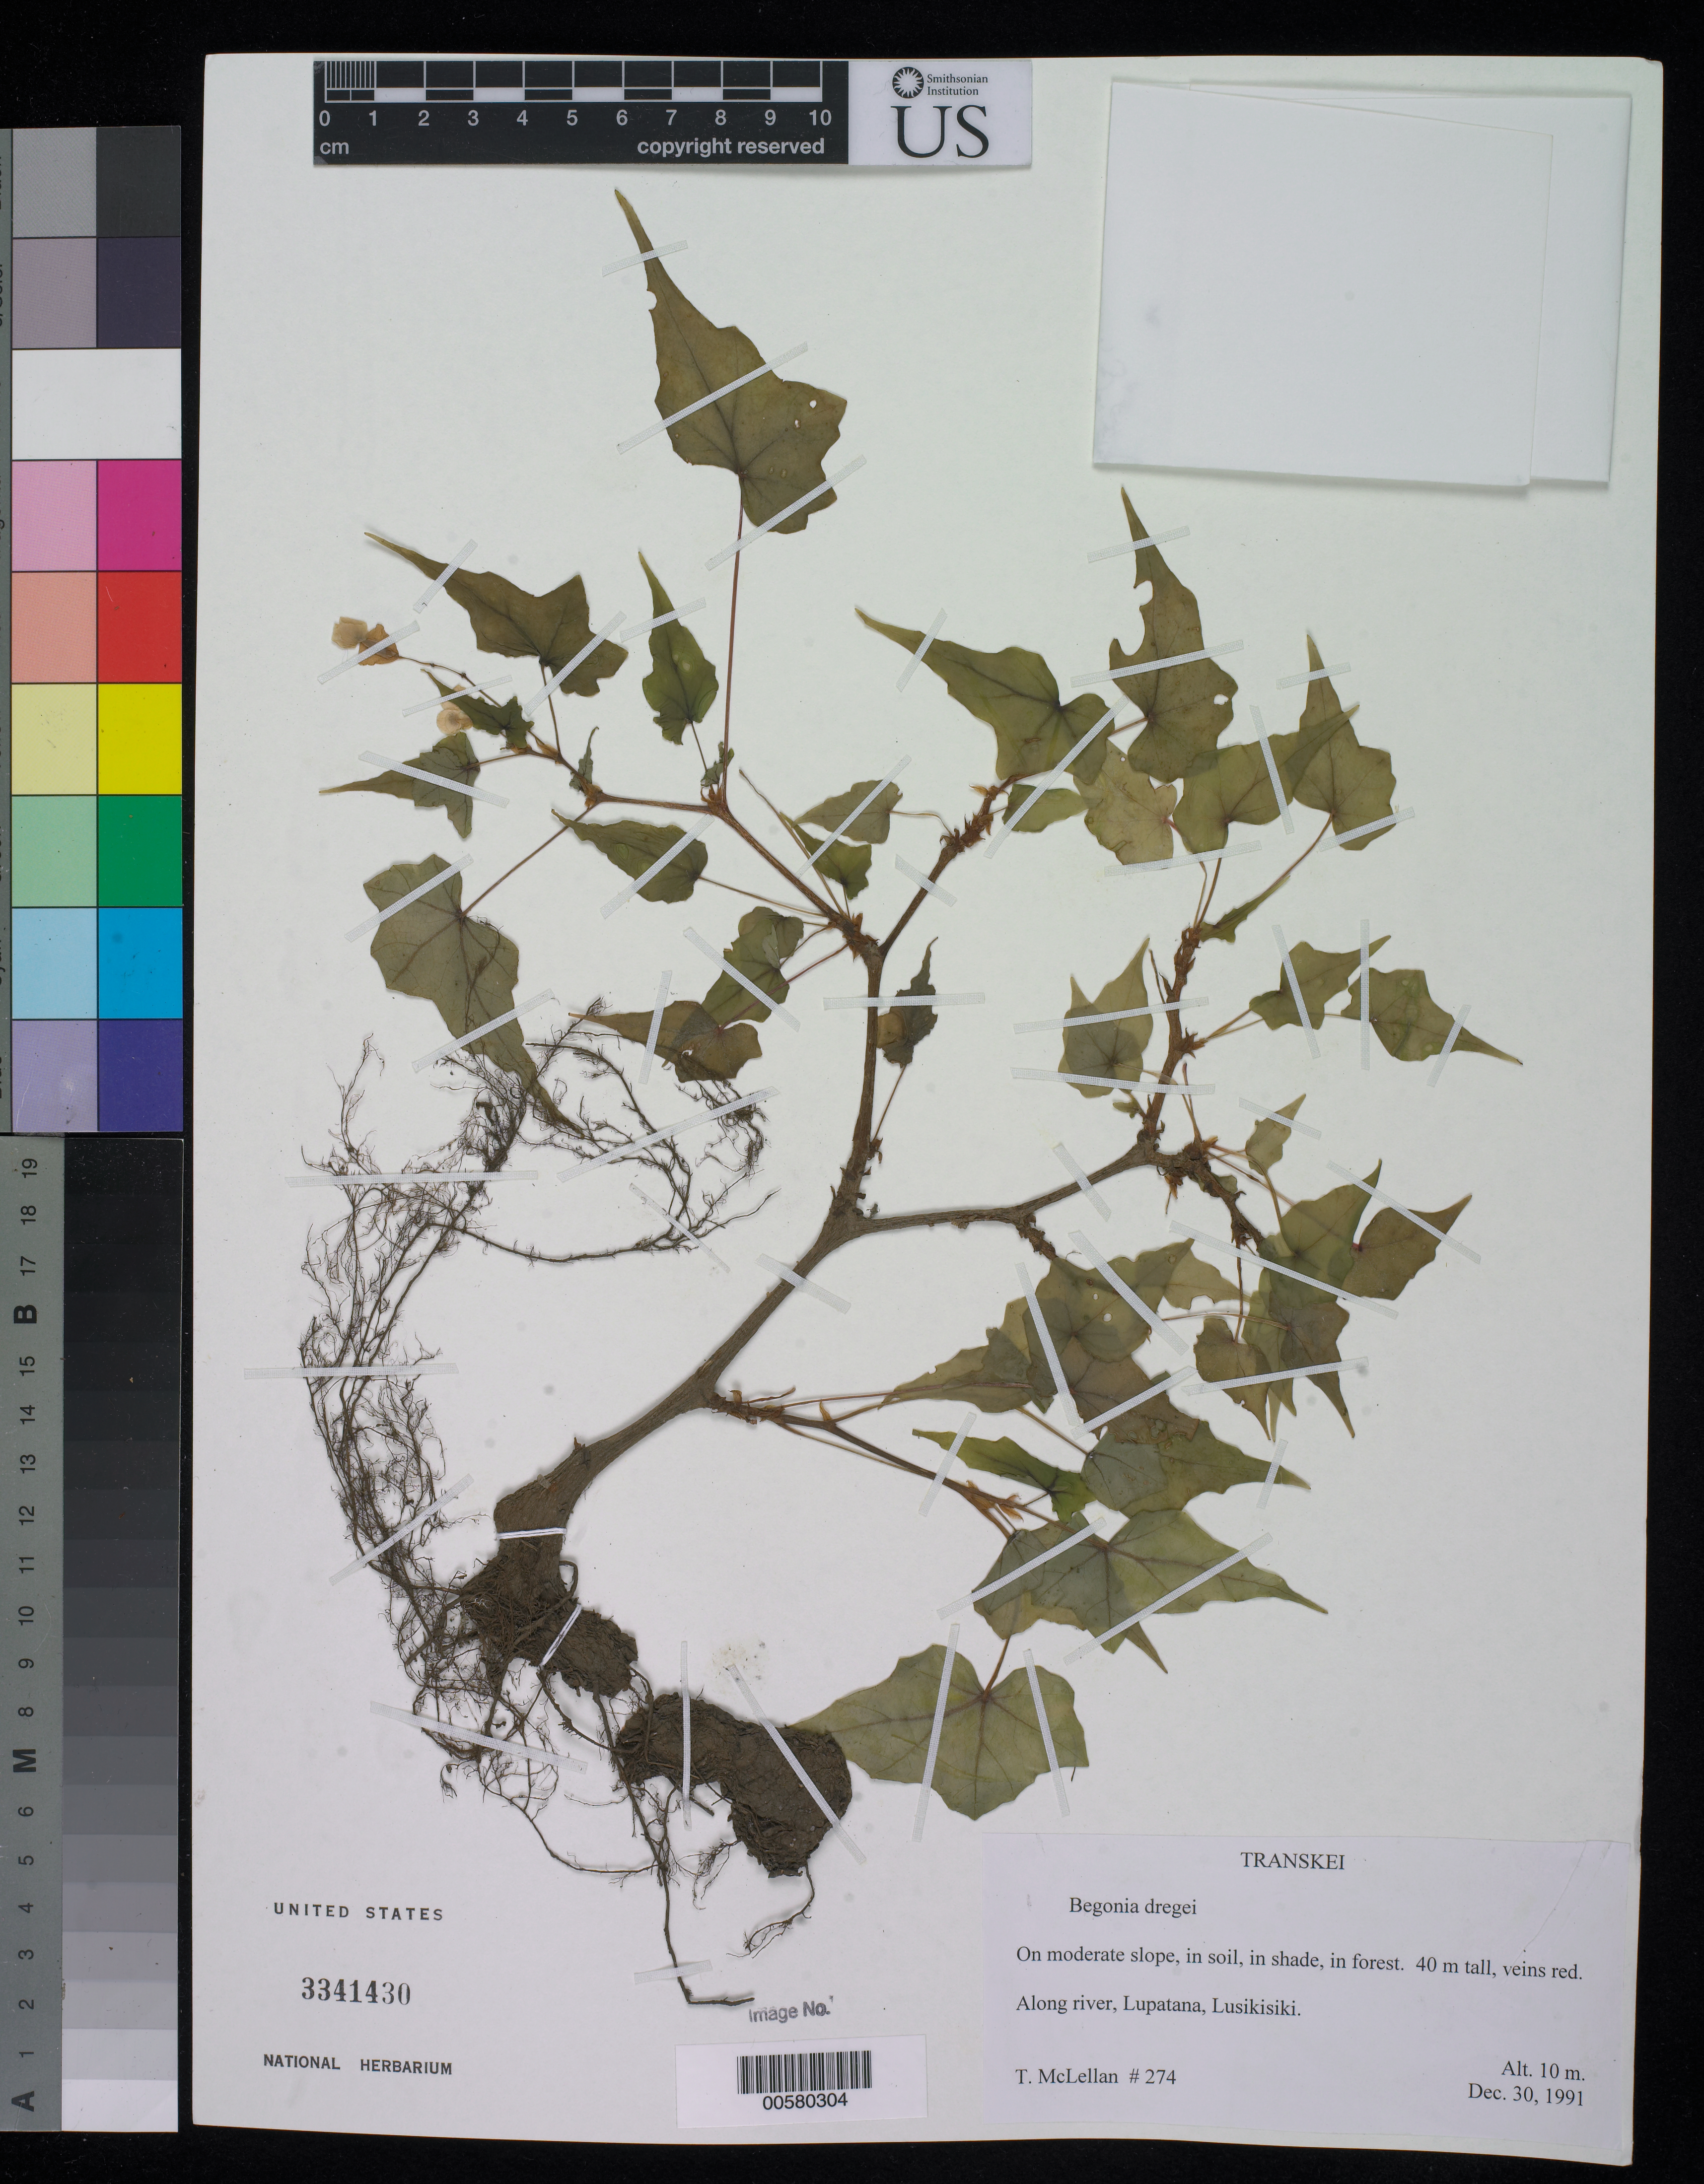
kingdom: Plantae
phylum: Tracheophyta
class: Magnoliopsida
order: Cucurbitales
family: Begoniaceae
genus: Begonia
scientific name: Begonia dregei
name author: Otto & D. Dietr.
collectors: T. Mclellan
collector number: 274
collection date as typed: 30 Dec 1991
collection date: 1991-12-30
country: South Africa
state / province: Eastern Cape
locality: Transkei, lupatana, lusikisiki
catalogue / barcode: US 3341430